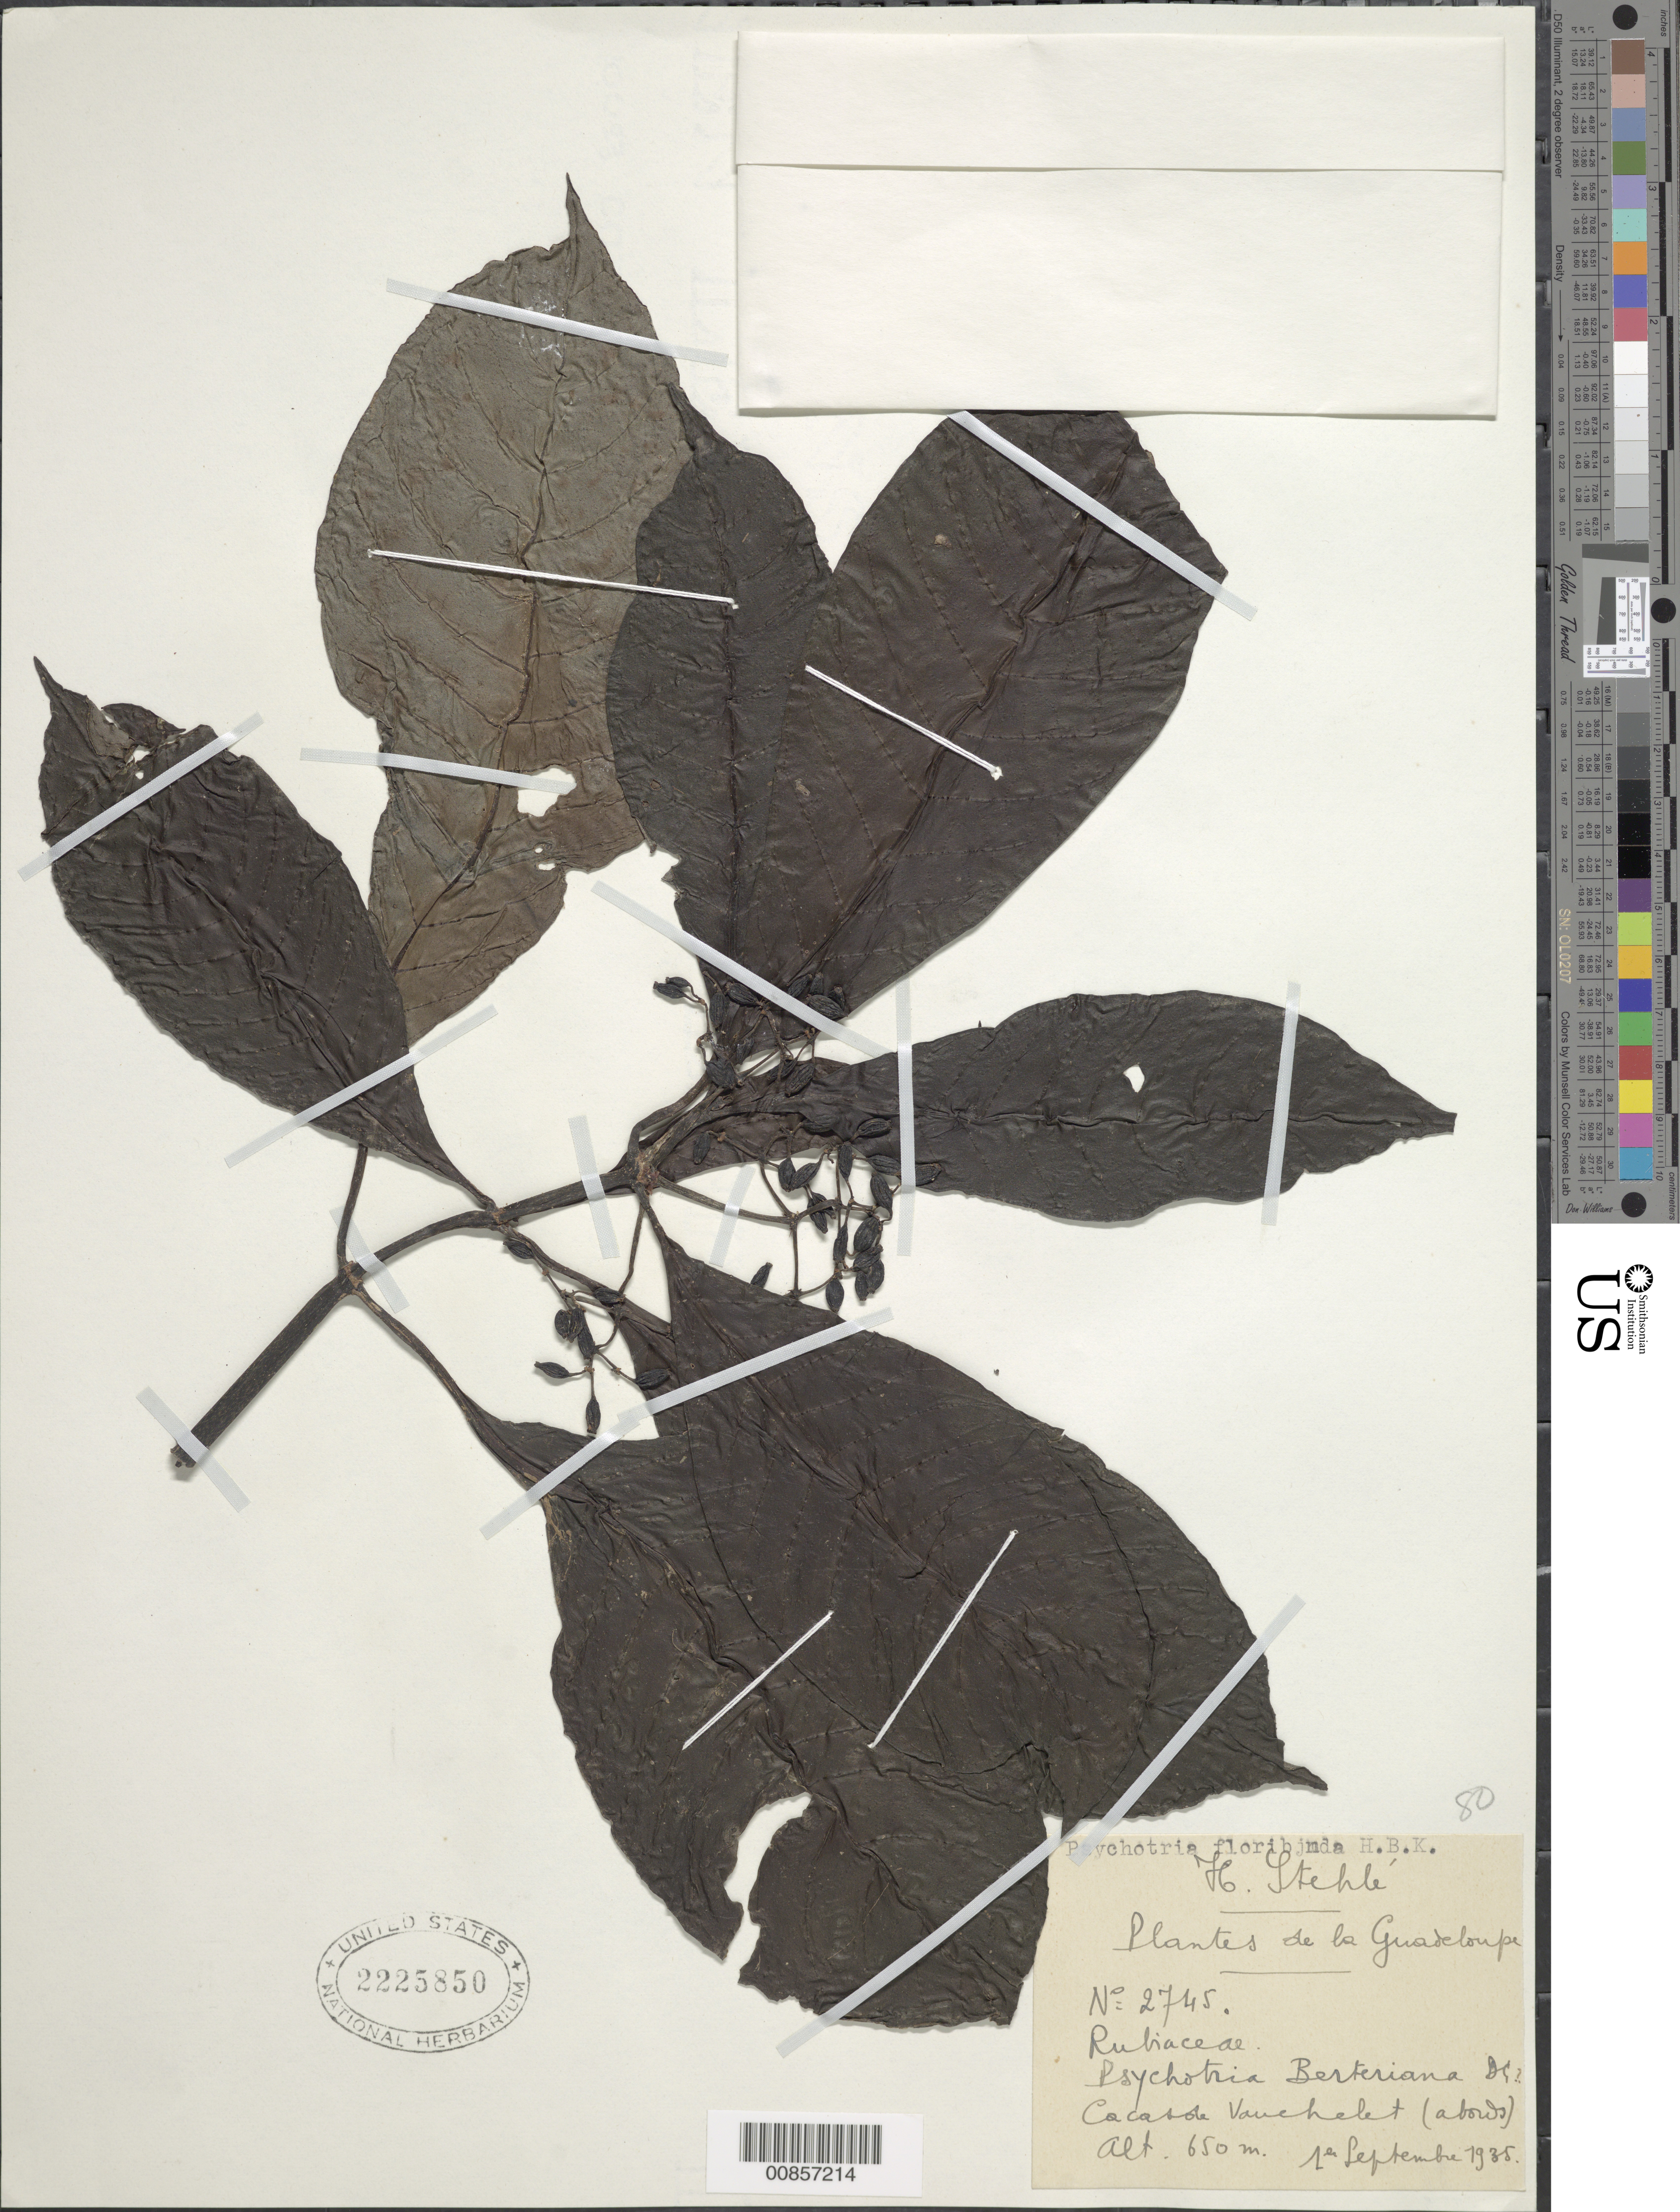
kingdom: Plantae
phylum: Tracheophyta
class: Magnoliopsida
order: Gentianales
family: Rubiaceae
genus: Psychotria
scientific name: Psychotria sp.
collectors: H. Stehlé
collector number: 2745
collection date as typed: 01 Sep 1935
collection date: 1935-09-01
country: Guadeloupe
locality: Cascade Vauchelet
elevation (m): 650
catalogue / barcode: US 2225850